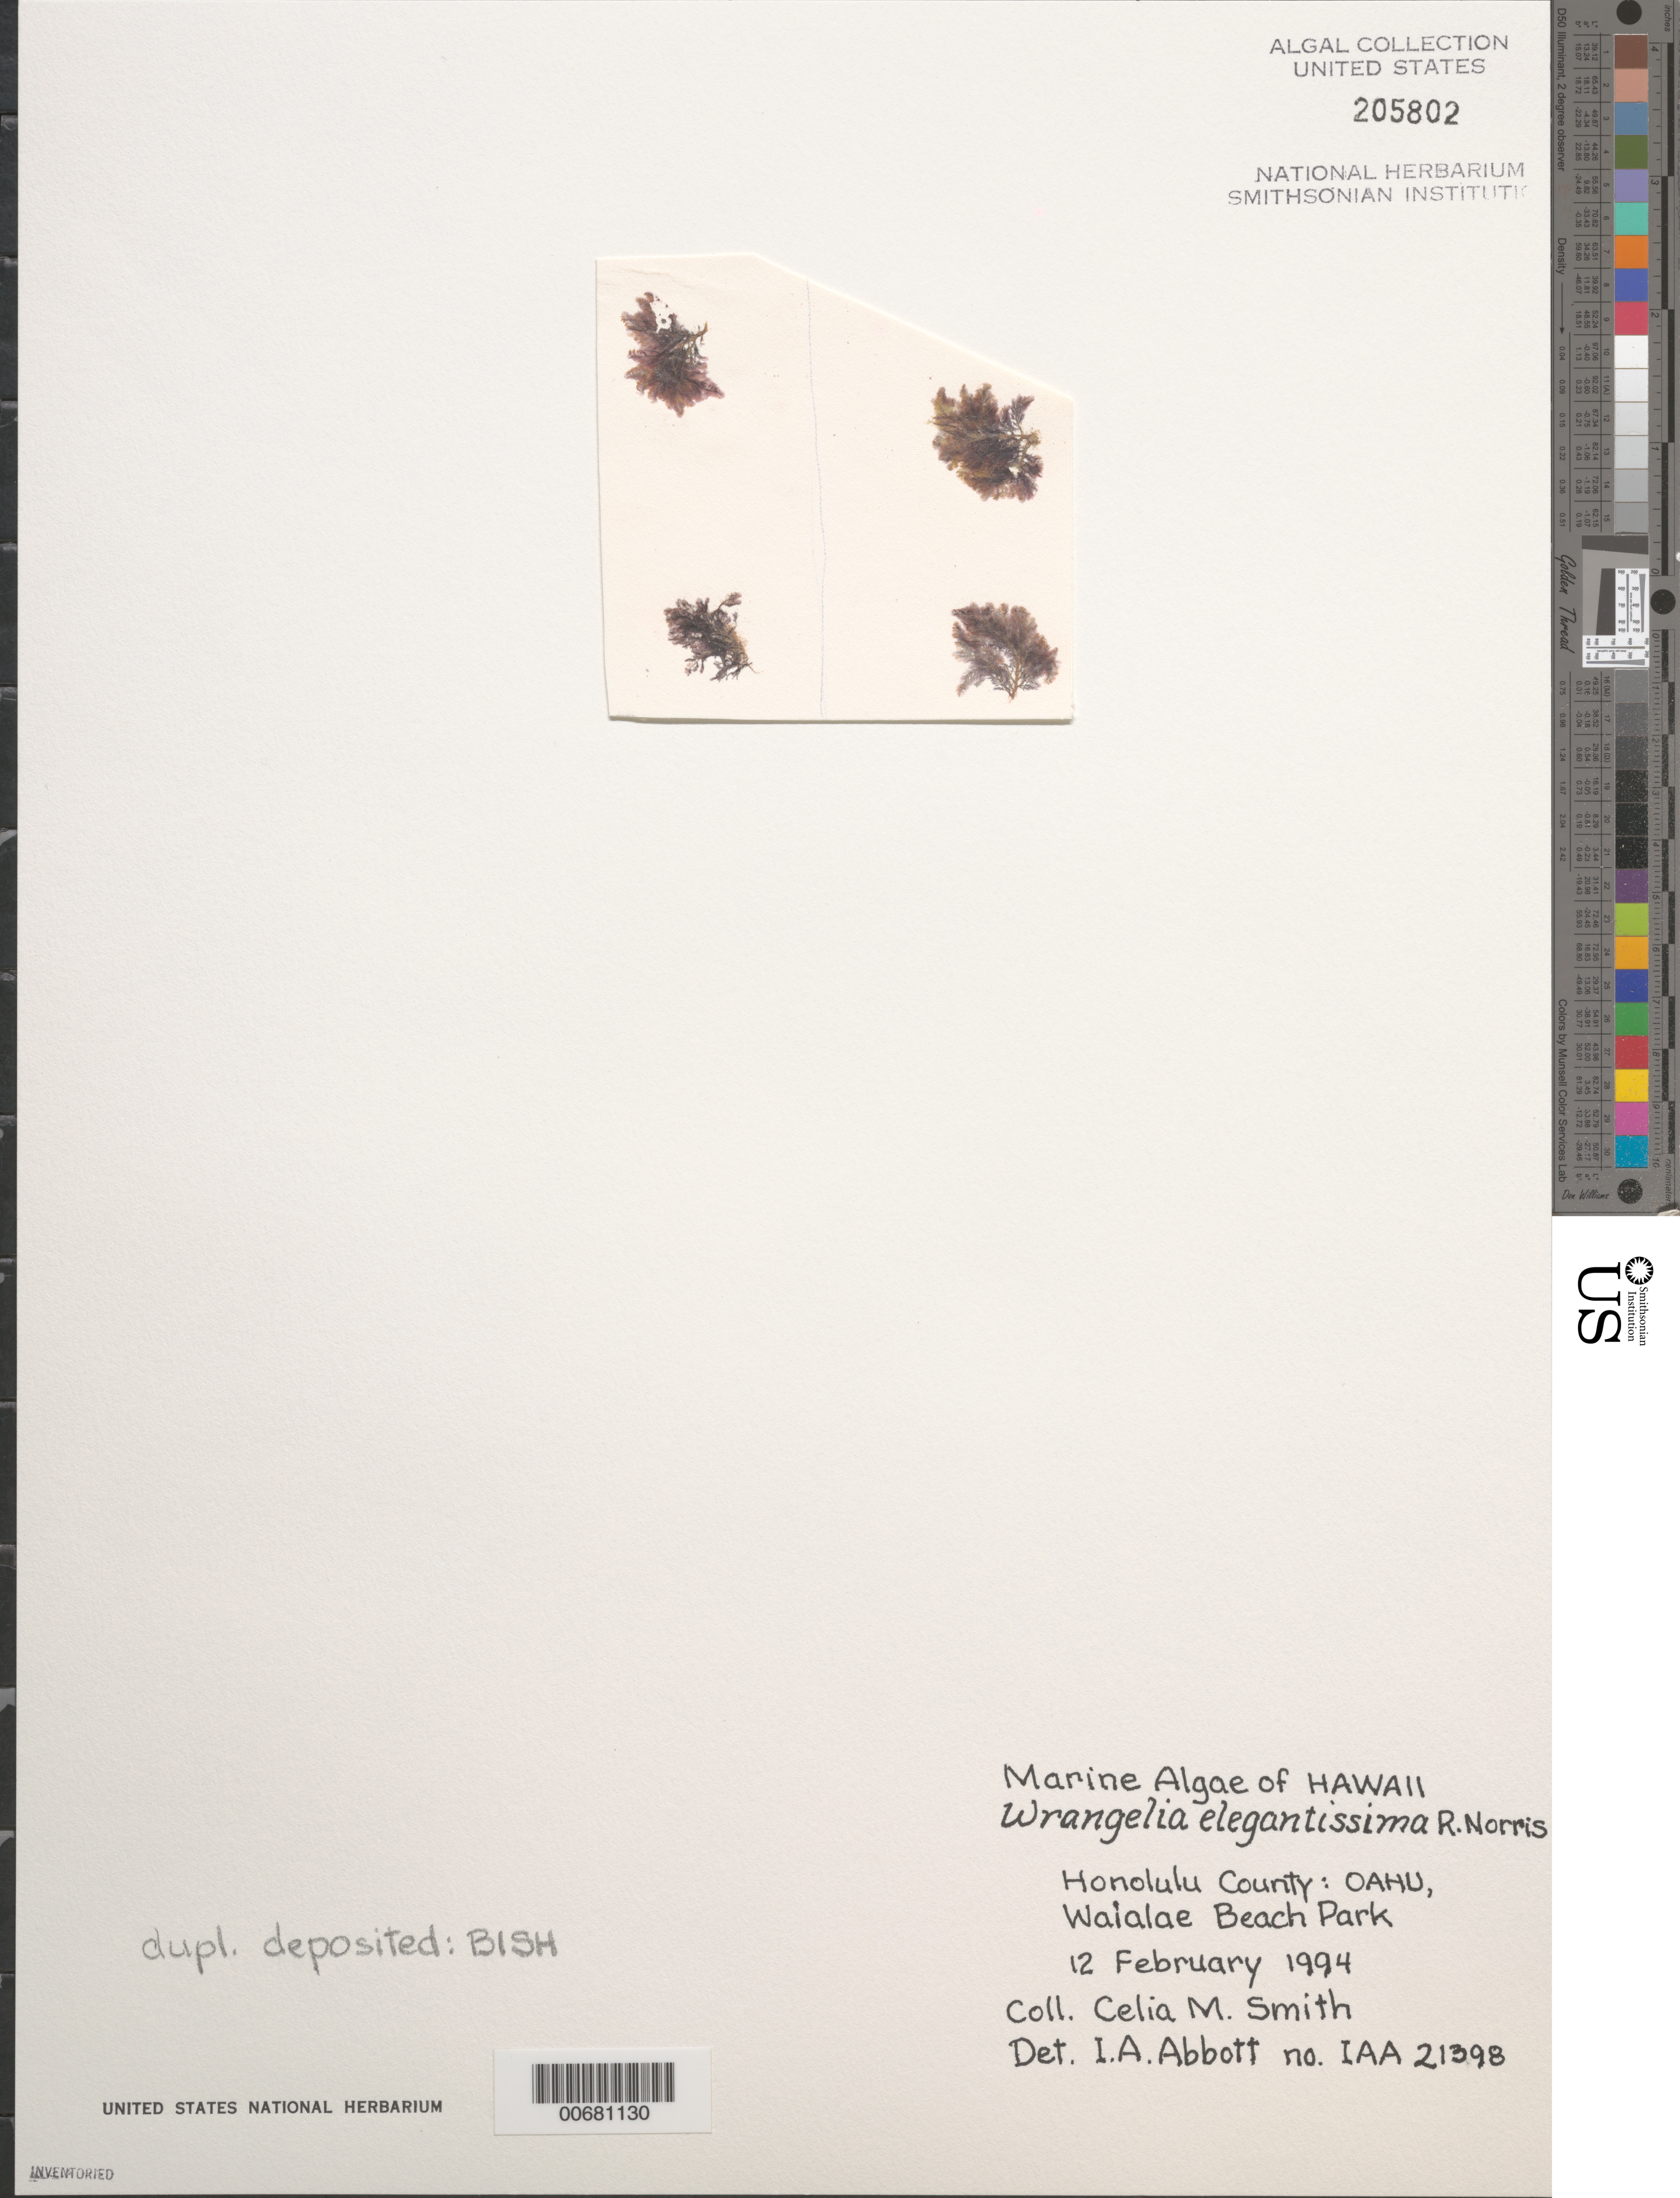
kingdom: Plantae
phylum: Rhodophyta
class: Florideophyceae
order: Ceramiales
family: Wrangeliaceae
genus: Wrangelia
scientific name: Wrangelia elegantissima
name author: R.E. Norris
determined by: Abbott, Isabella A.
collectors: C. M. Smith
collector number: IAA 21398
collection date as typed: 12 Feb 1994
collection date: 1994-02-12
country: United States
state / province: Hawaii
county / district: Honolulu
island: Oahu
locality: Waialae Beach Park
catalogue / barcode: US 205802